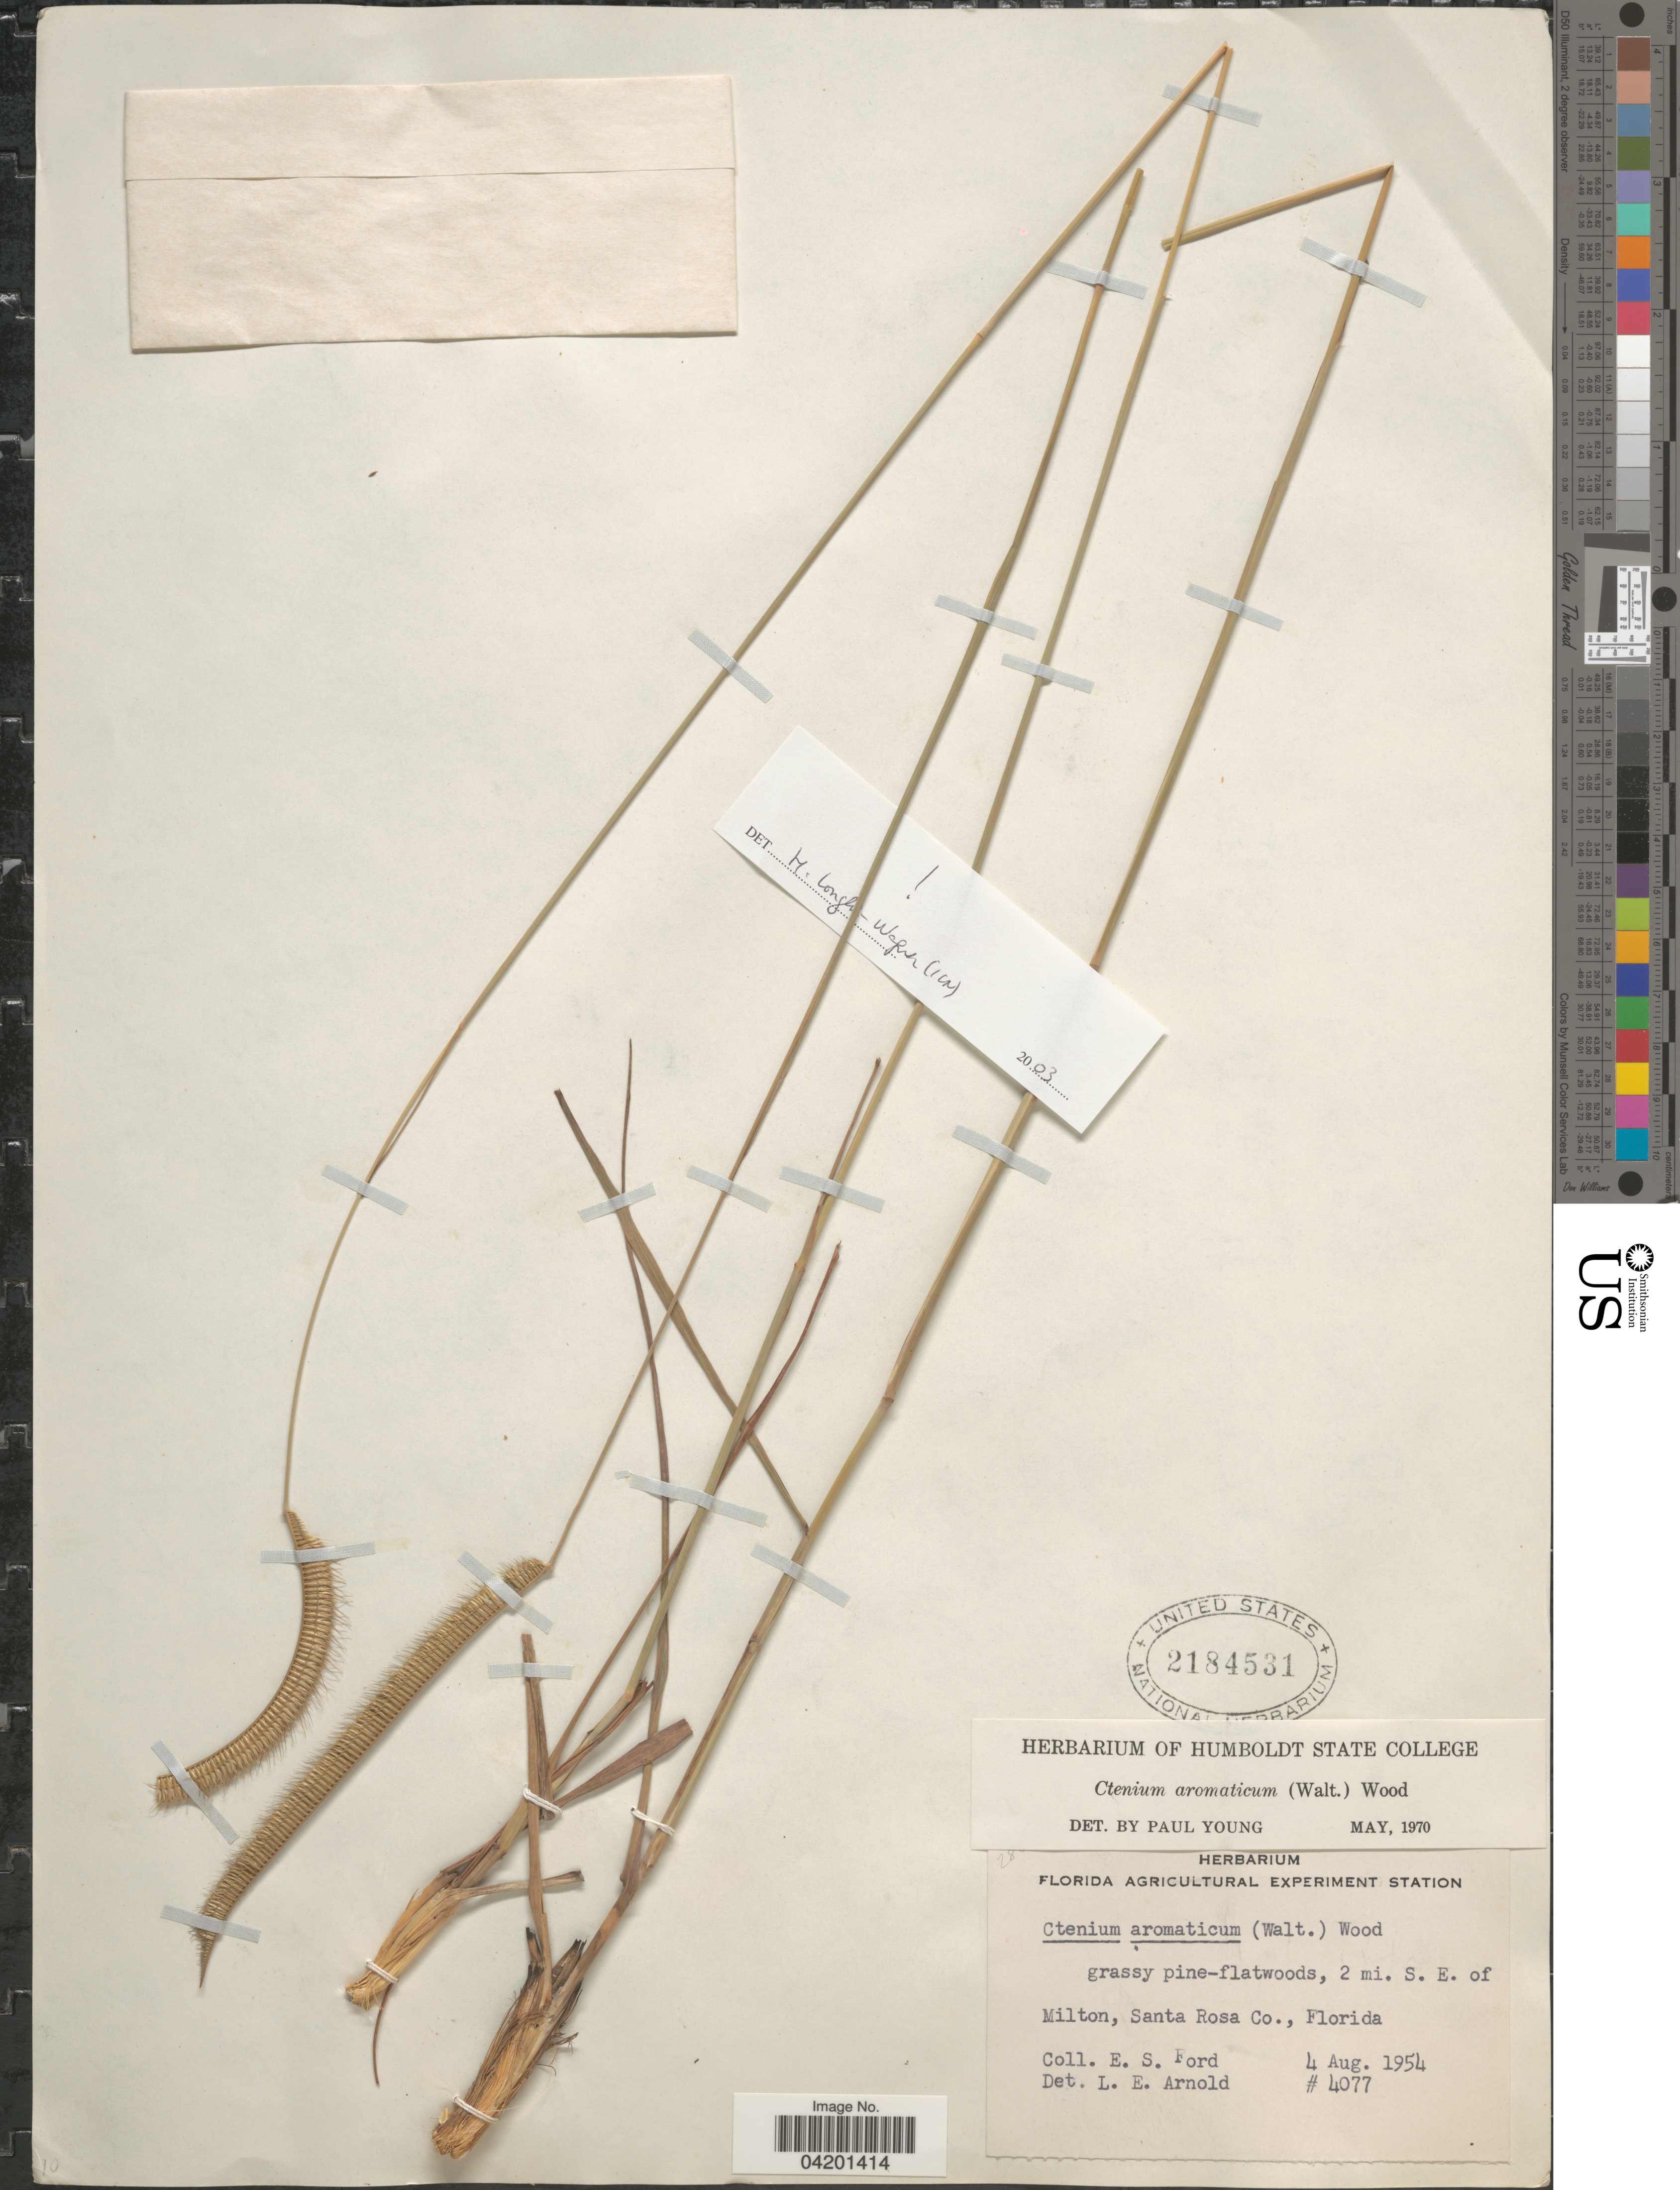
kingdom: Plantae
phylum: Tracheophyta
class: Liliopsida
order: Poales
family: Poaceae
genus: Ctenium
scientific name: Ctenium aromaticum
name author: (Walter) Alph. Wood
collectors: E. Ford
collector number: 4077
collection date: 1954-08-04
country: United States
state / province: Florida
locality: Grassy pine-flatwoods, 2 mi. S. E. of Milton, Santa Rosa Co.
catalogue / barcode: US 2184531